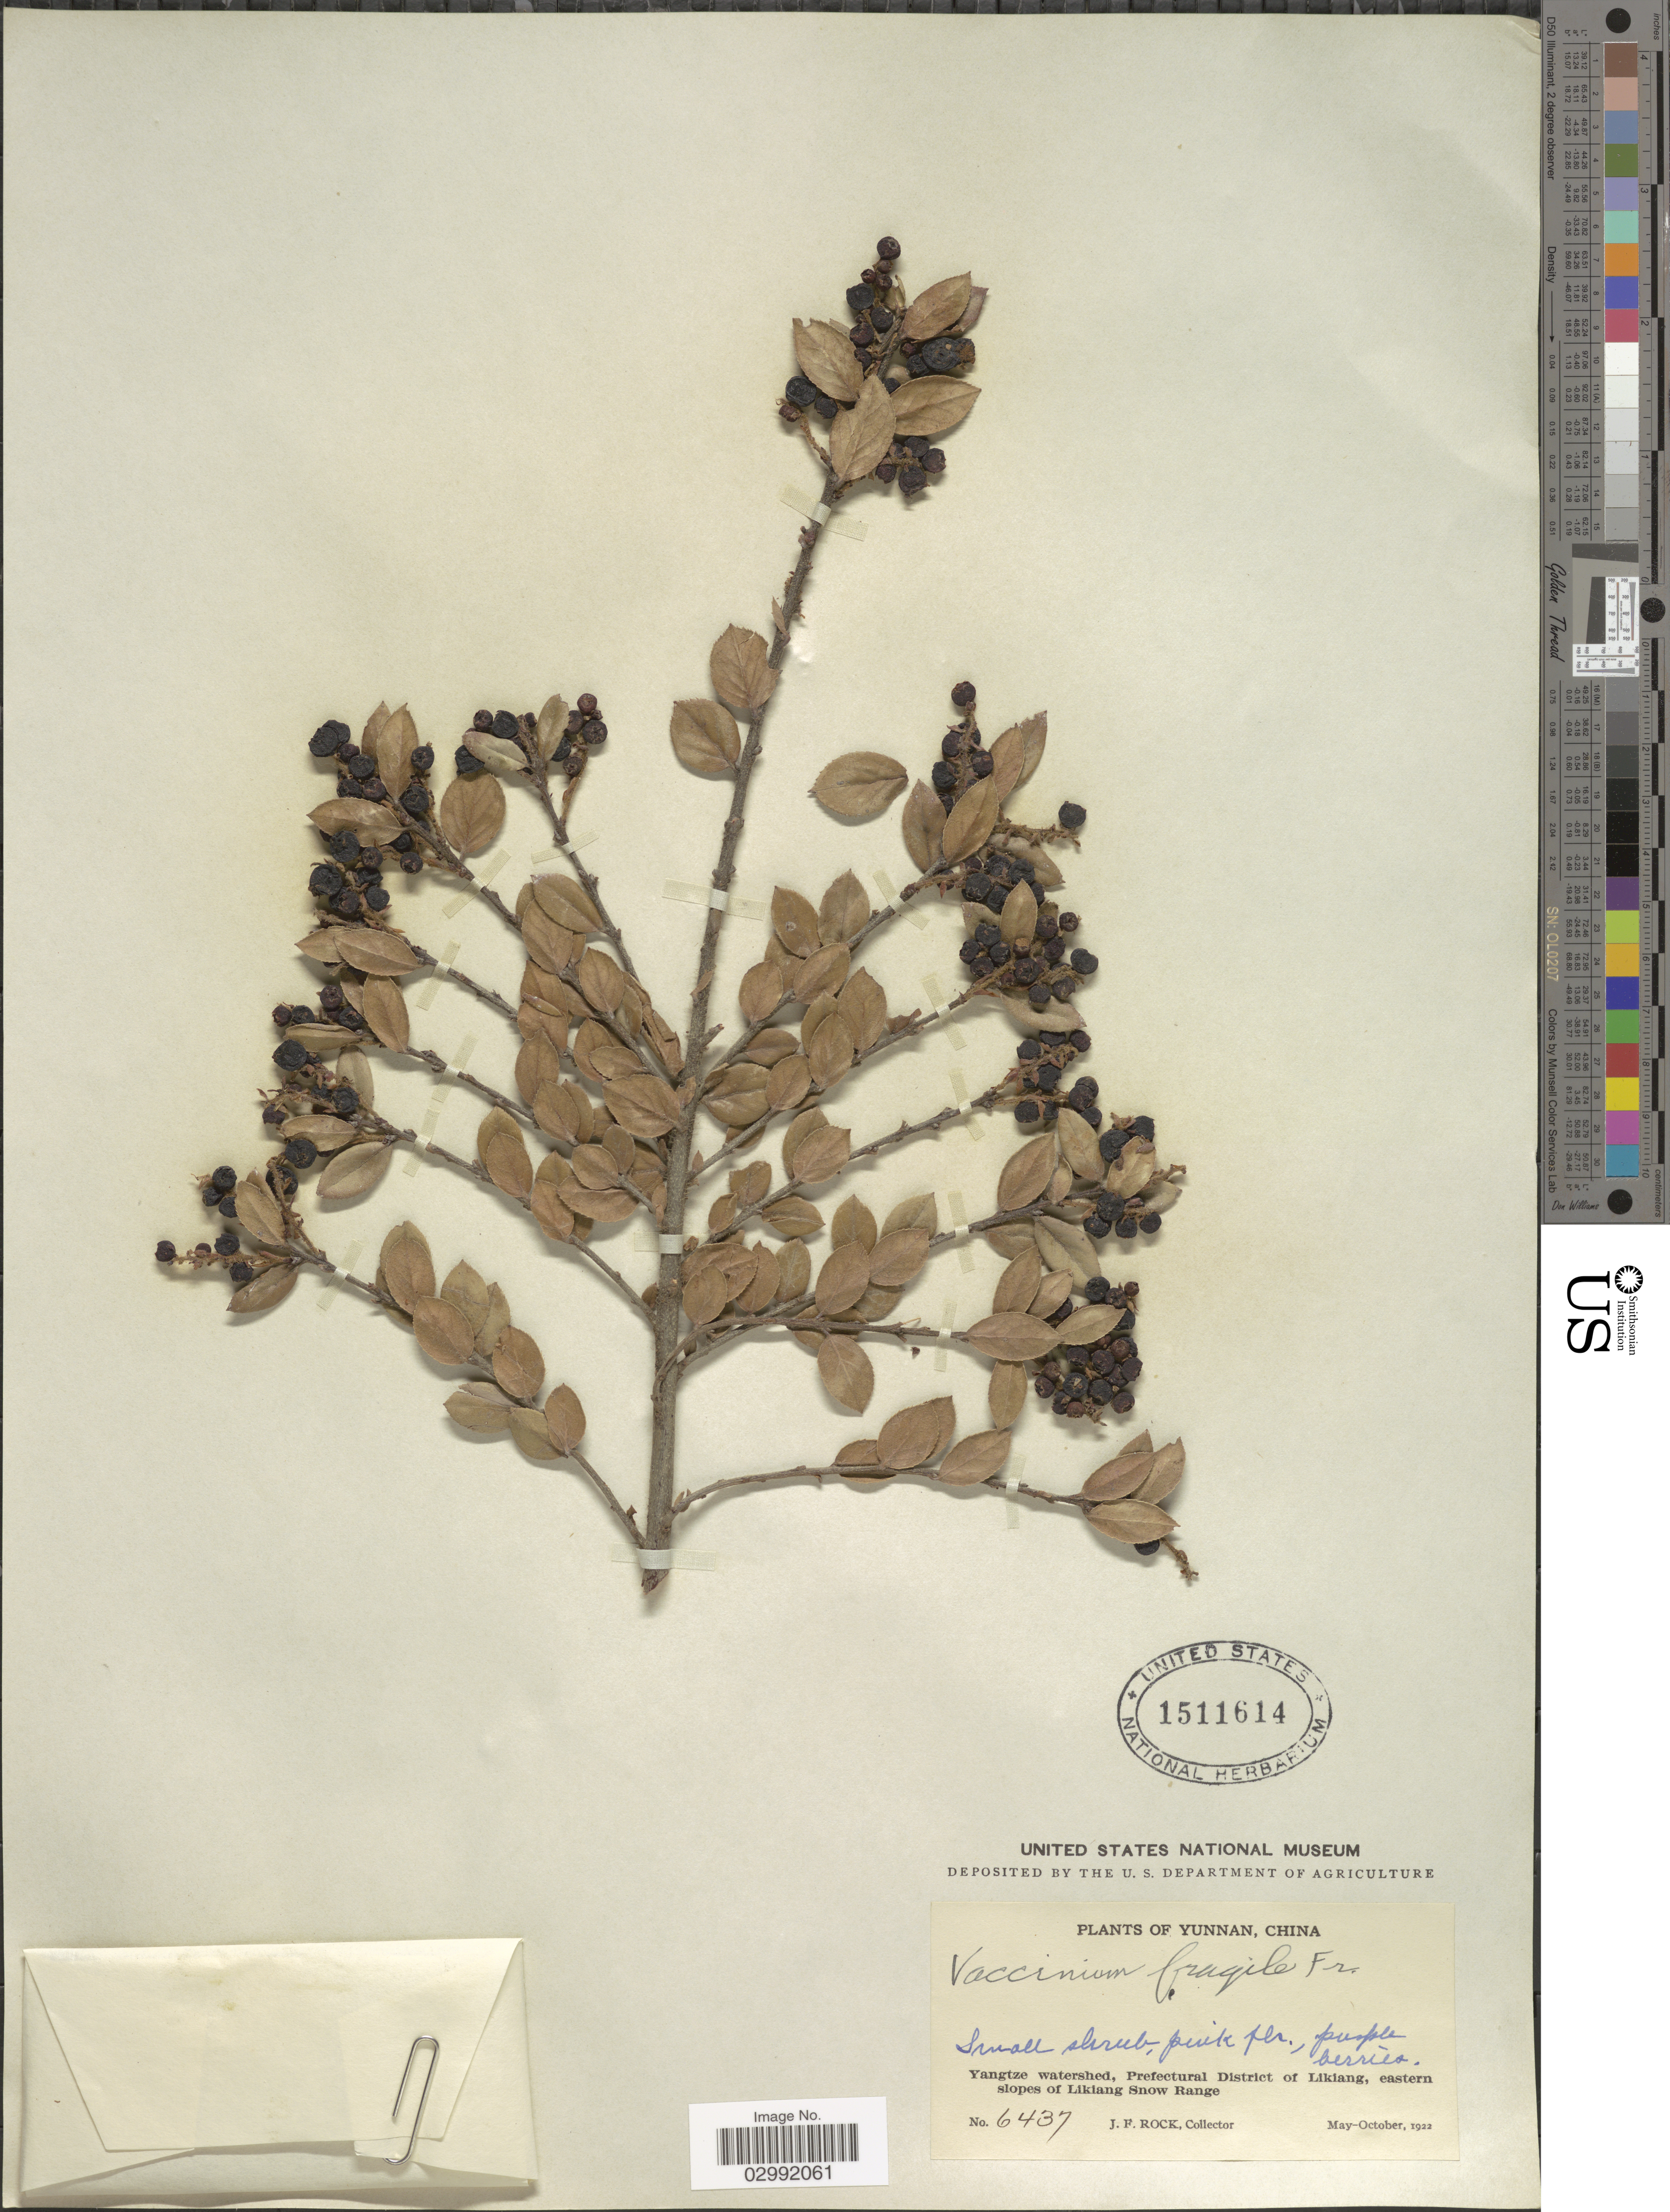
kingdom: Plantae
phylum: Tracheophyta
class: Magnoliopsida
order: Ericales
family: Ericaceae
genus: Vaccinium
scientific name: Vaccinium fragile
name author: Franch.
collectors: J. Rock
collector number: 6437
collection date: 1922-05/1922-10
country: China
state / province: Yunnan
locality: Yangtze watershed, Prefectural District of Likiang, eastern slopes of Likiang Snow Range.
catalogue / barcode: US 1511614